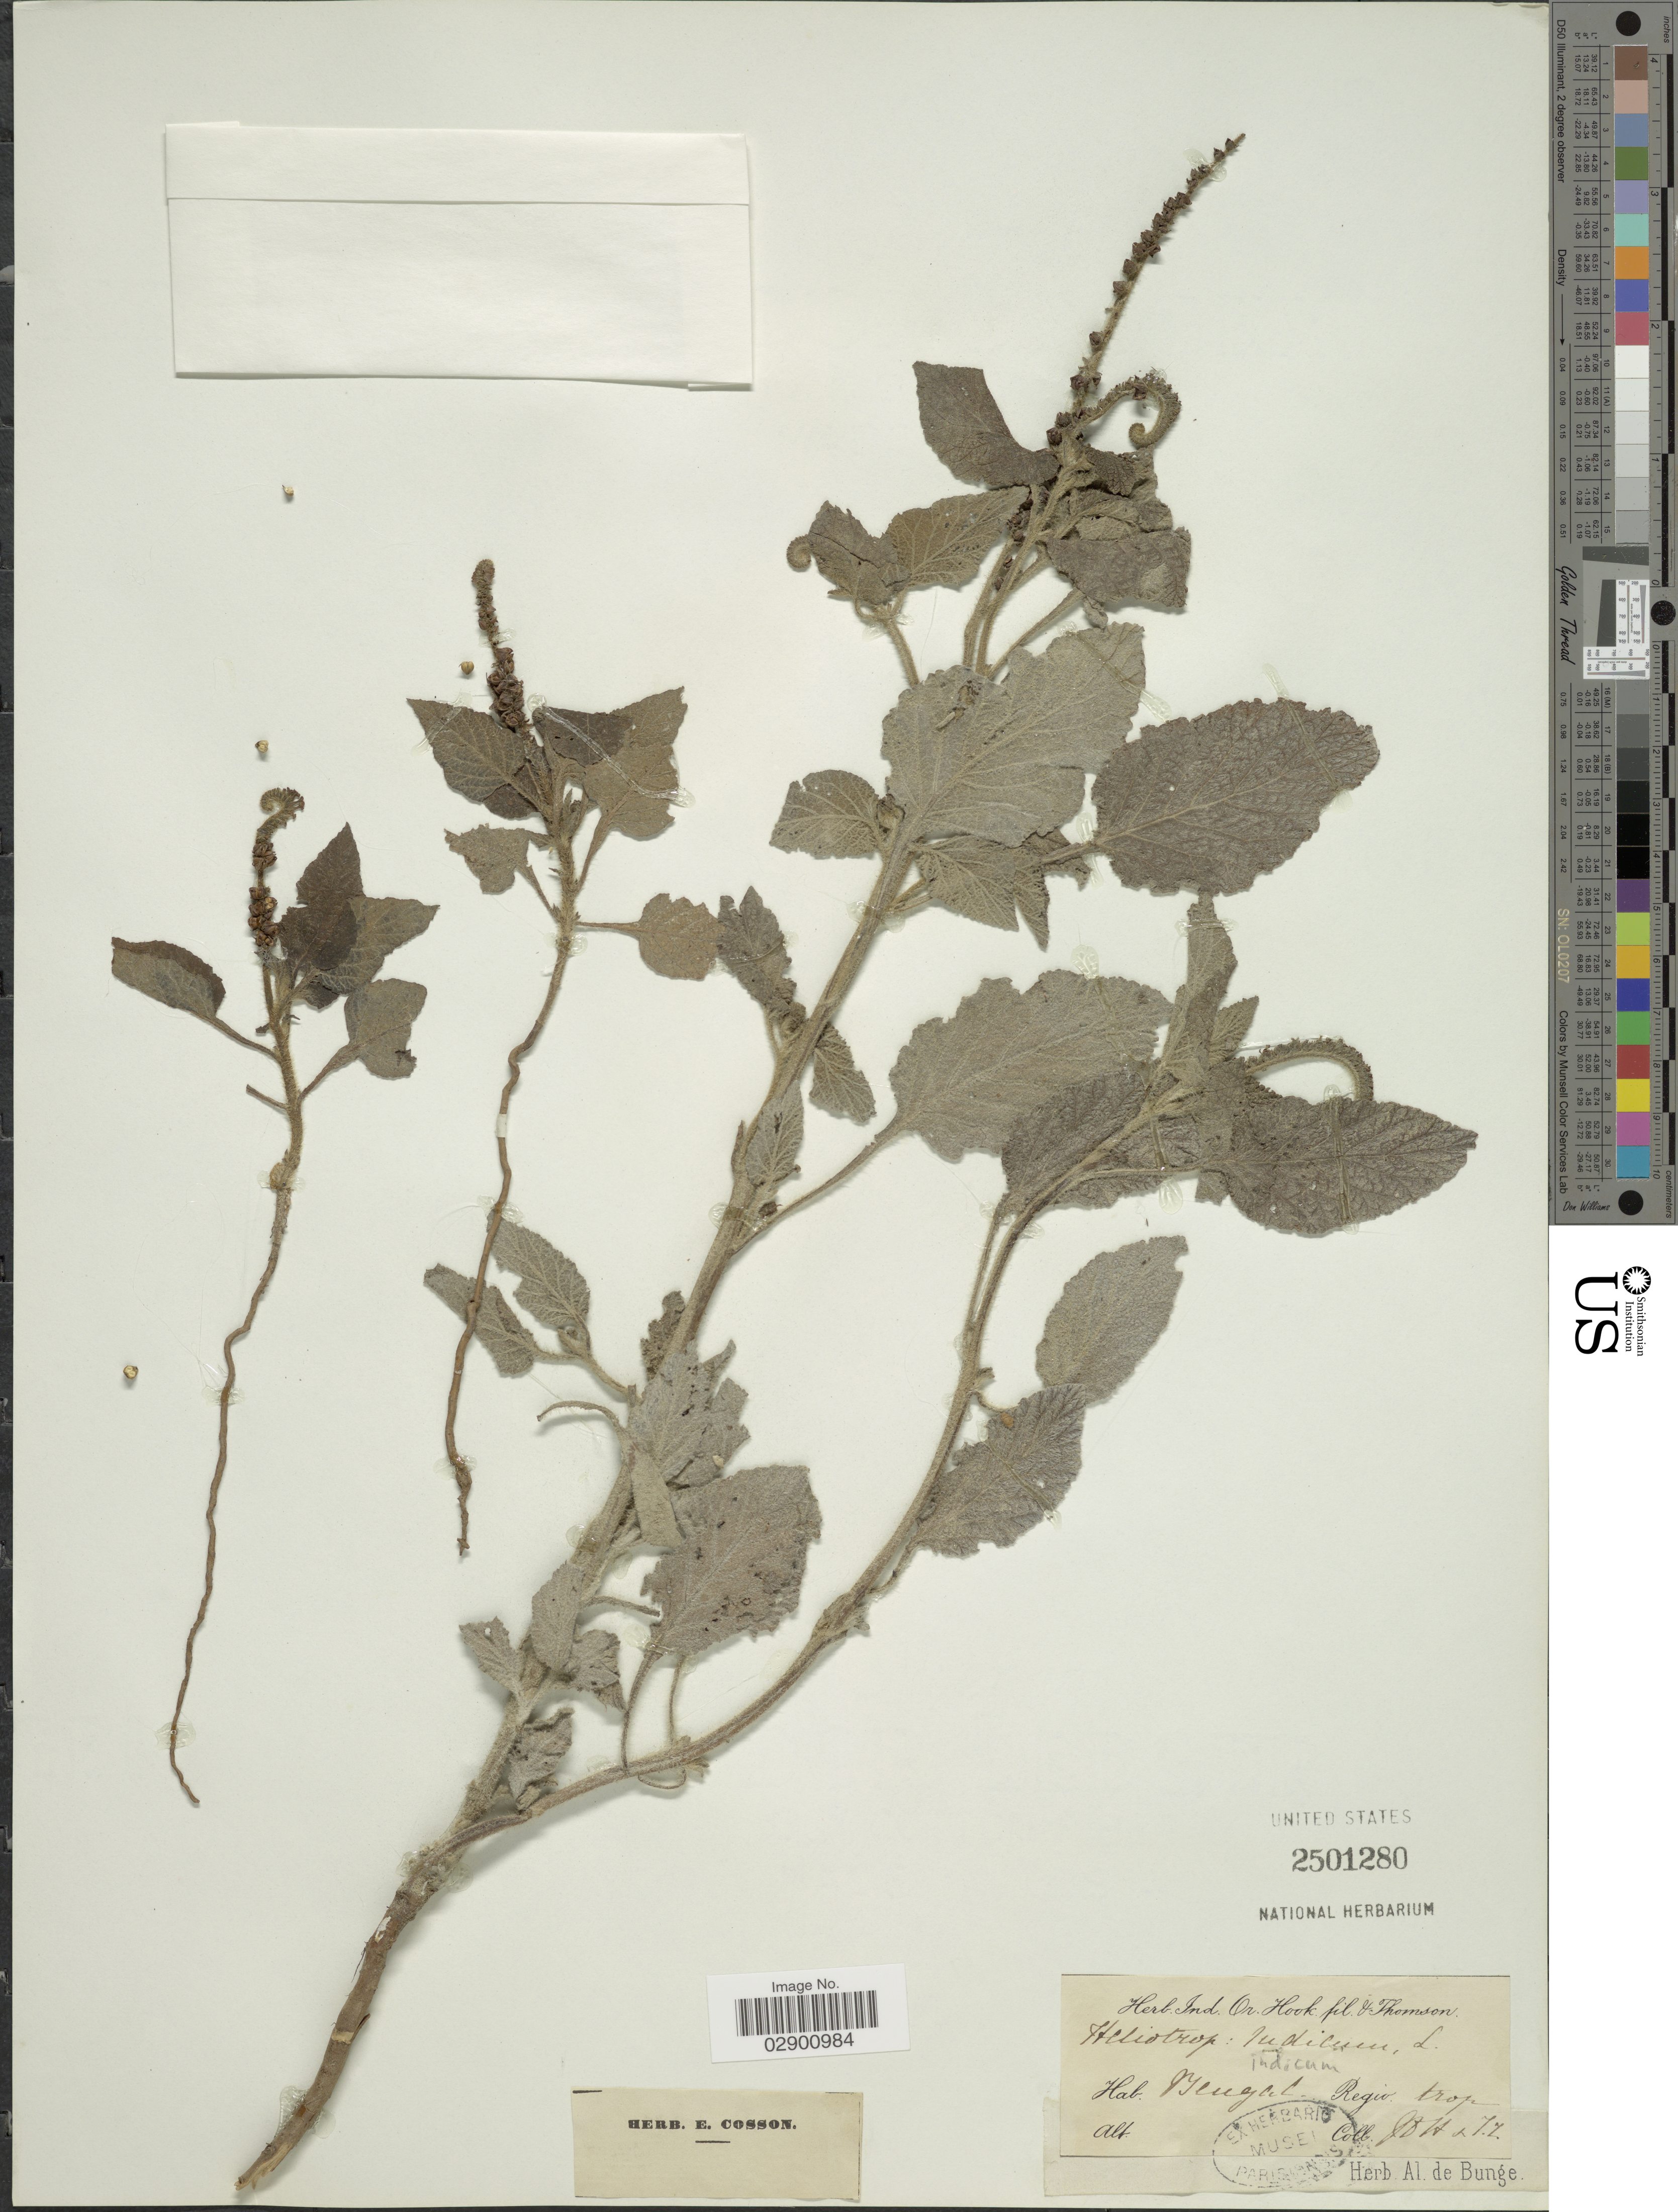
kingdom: Plantae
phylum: Tracheophyta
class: Magnoliopsida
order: Boraginales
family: Heliotropiaceae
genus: Heliotropium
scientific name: Heliotropium indicum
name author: L.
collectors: J. D. Hooker & T. Thomson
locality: Bengal.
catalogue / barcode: US 2501280